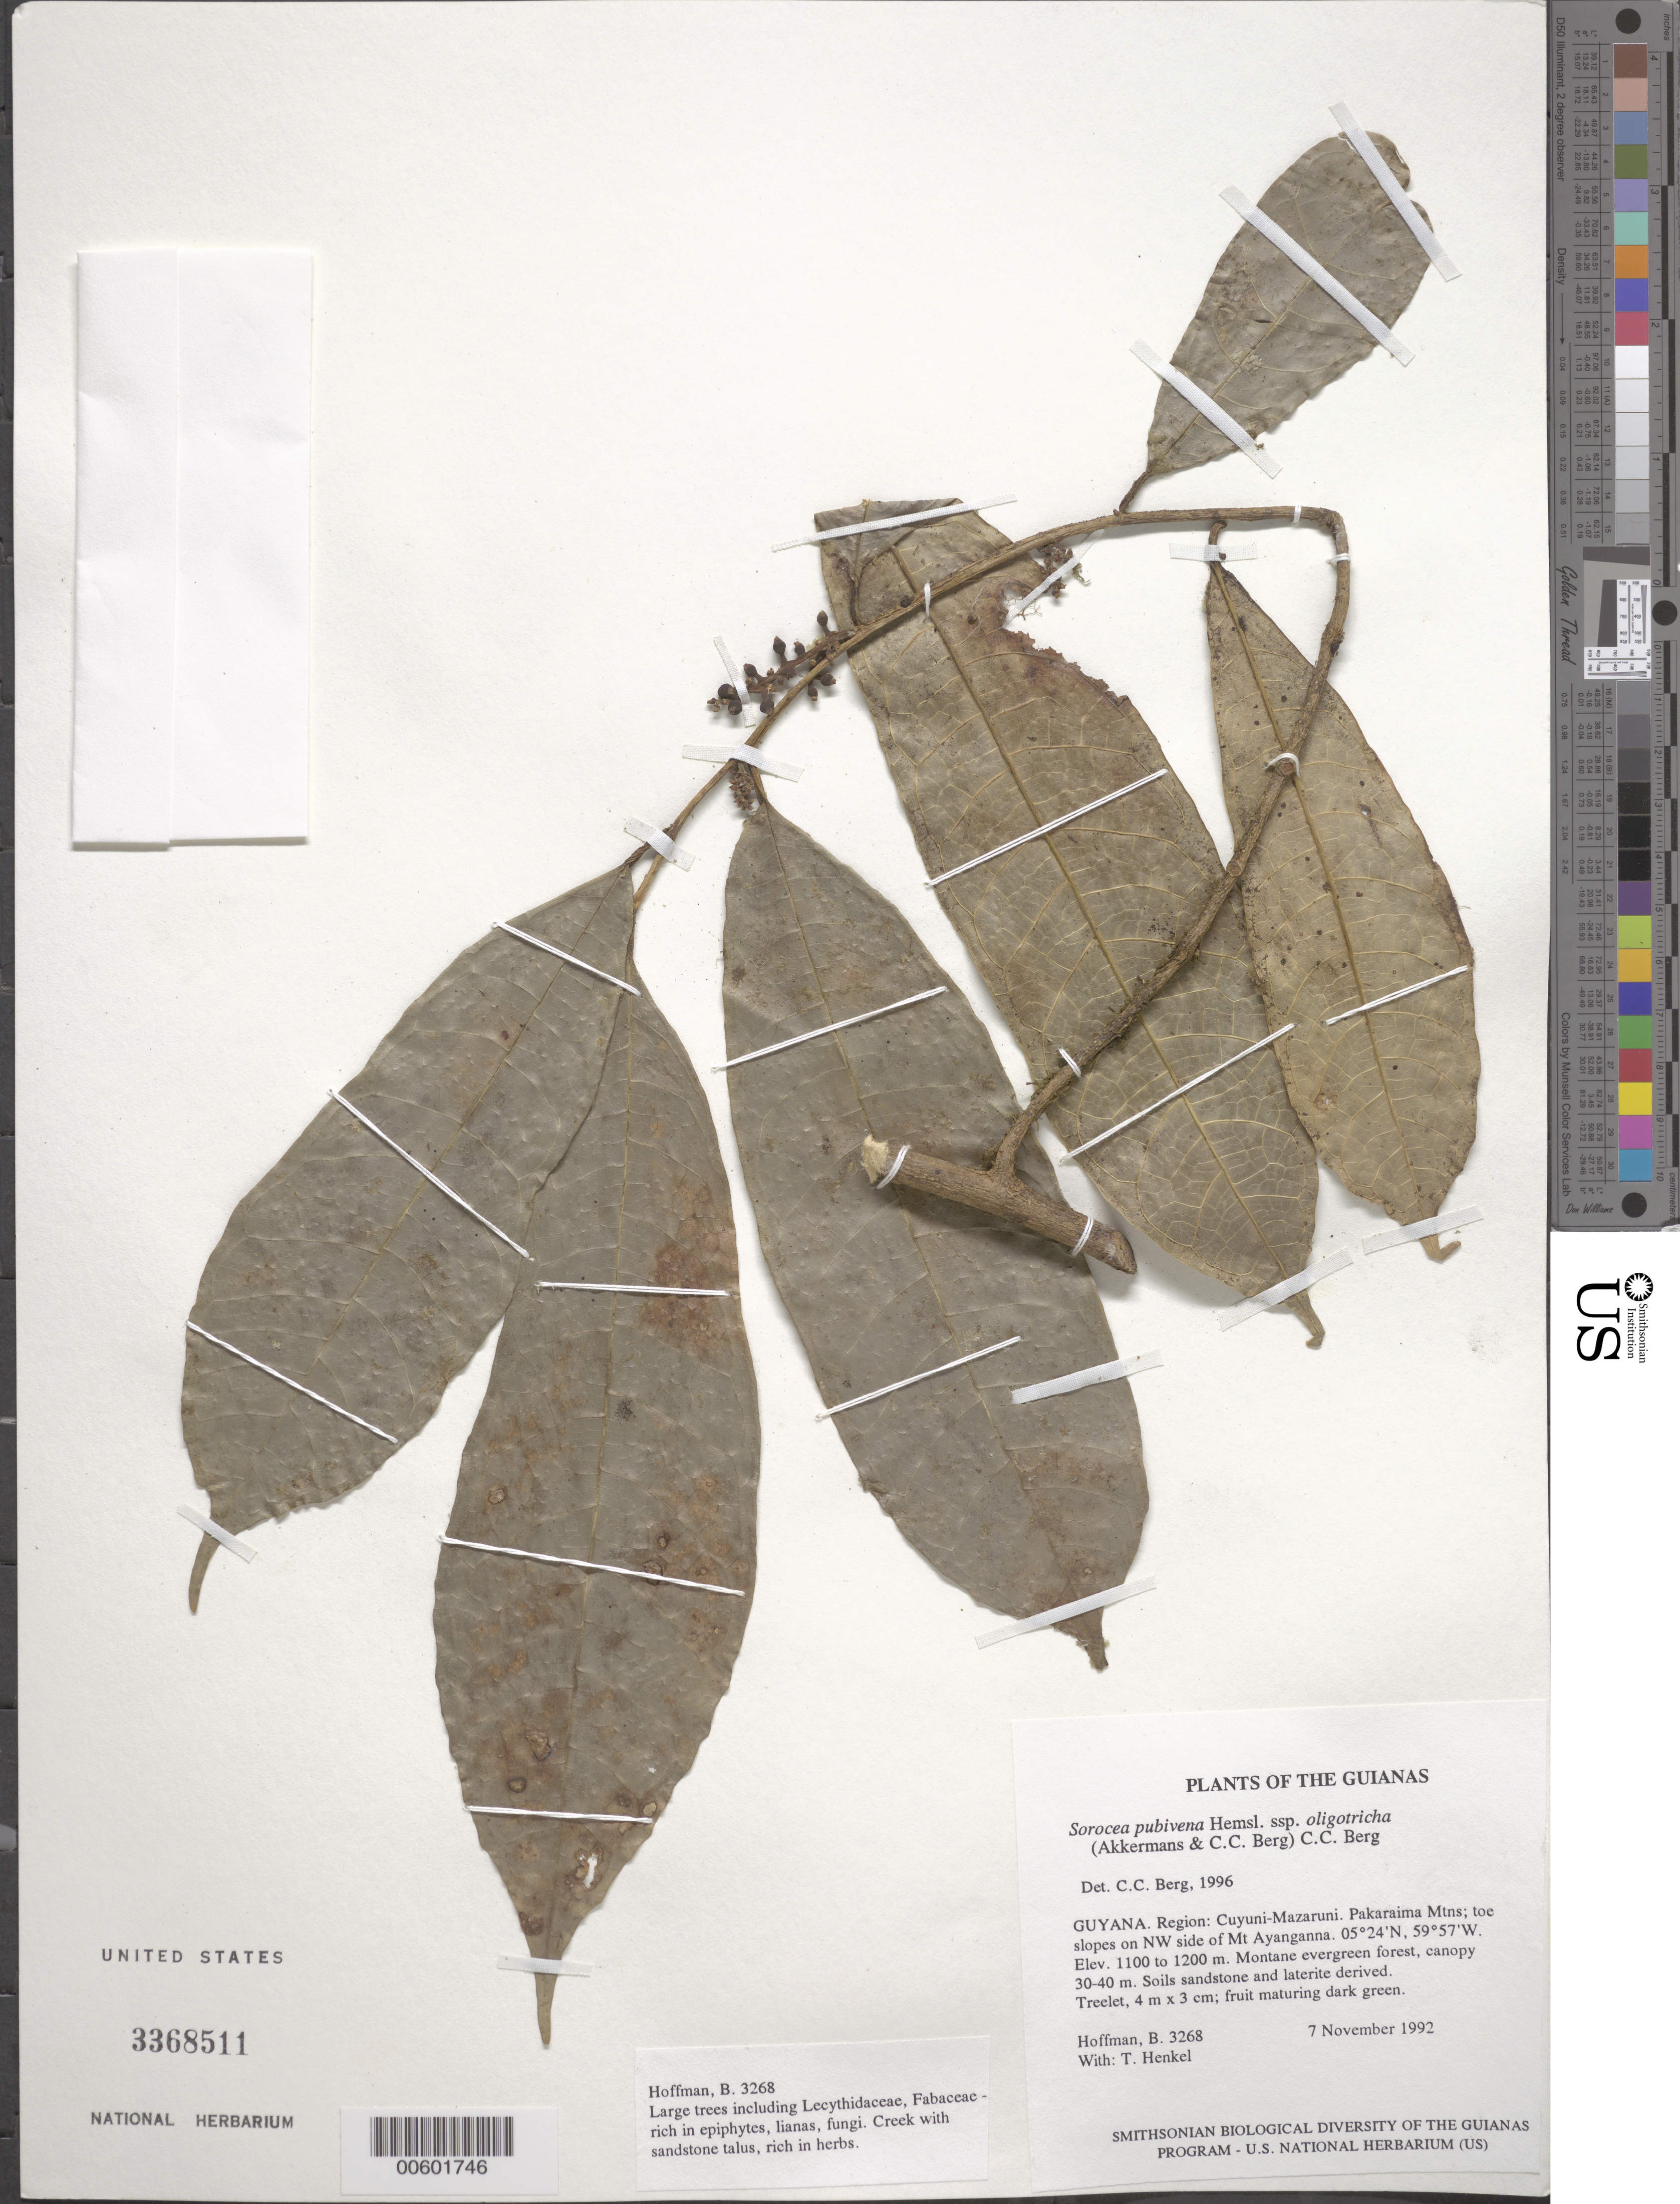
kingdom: Plantae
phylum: Tracheophyta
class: Magnoliopsida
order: Rosales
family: Moraceae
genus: Sorocea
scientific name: Sorocea pubivena subsp. oligotricha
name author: (Akkermans & C.C. Berg) C.C. Berg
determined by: Berg, C. C.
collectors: B. Hoffman & T. Henkel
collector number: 3268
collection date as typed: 7 November 1992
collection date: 1992-11-07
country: Guyana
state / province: Cuyuni-Mazaruni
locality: Pakaraima Mountains; toe slopes on NW side of Mt. Ayanganna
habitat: Montane evergreen forest, canopy 30-40 m. Soils sandstone and laterite derived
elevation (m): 1100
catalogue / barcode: US 3368511